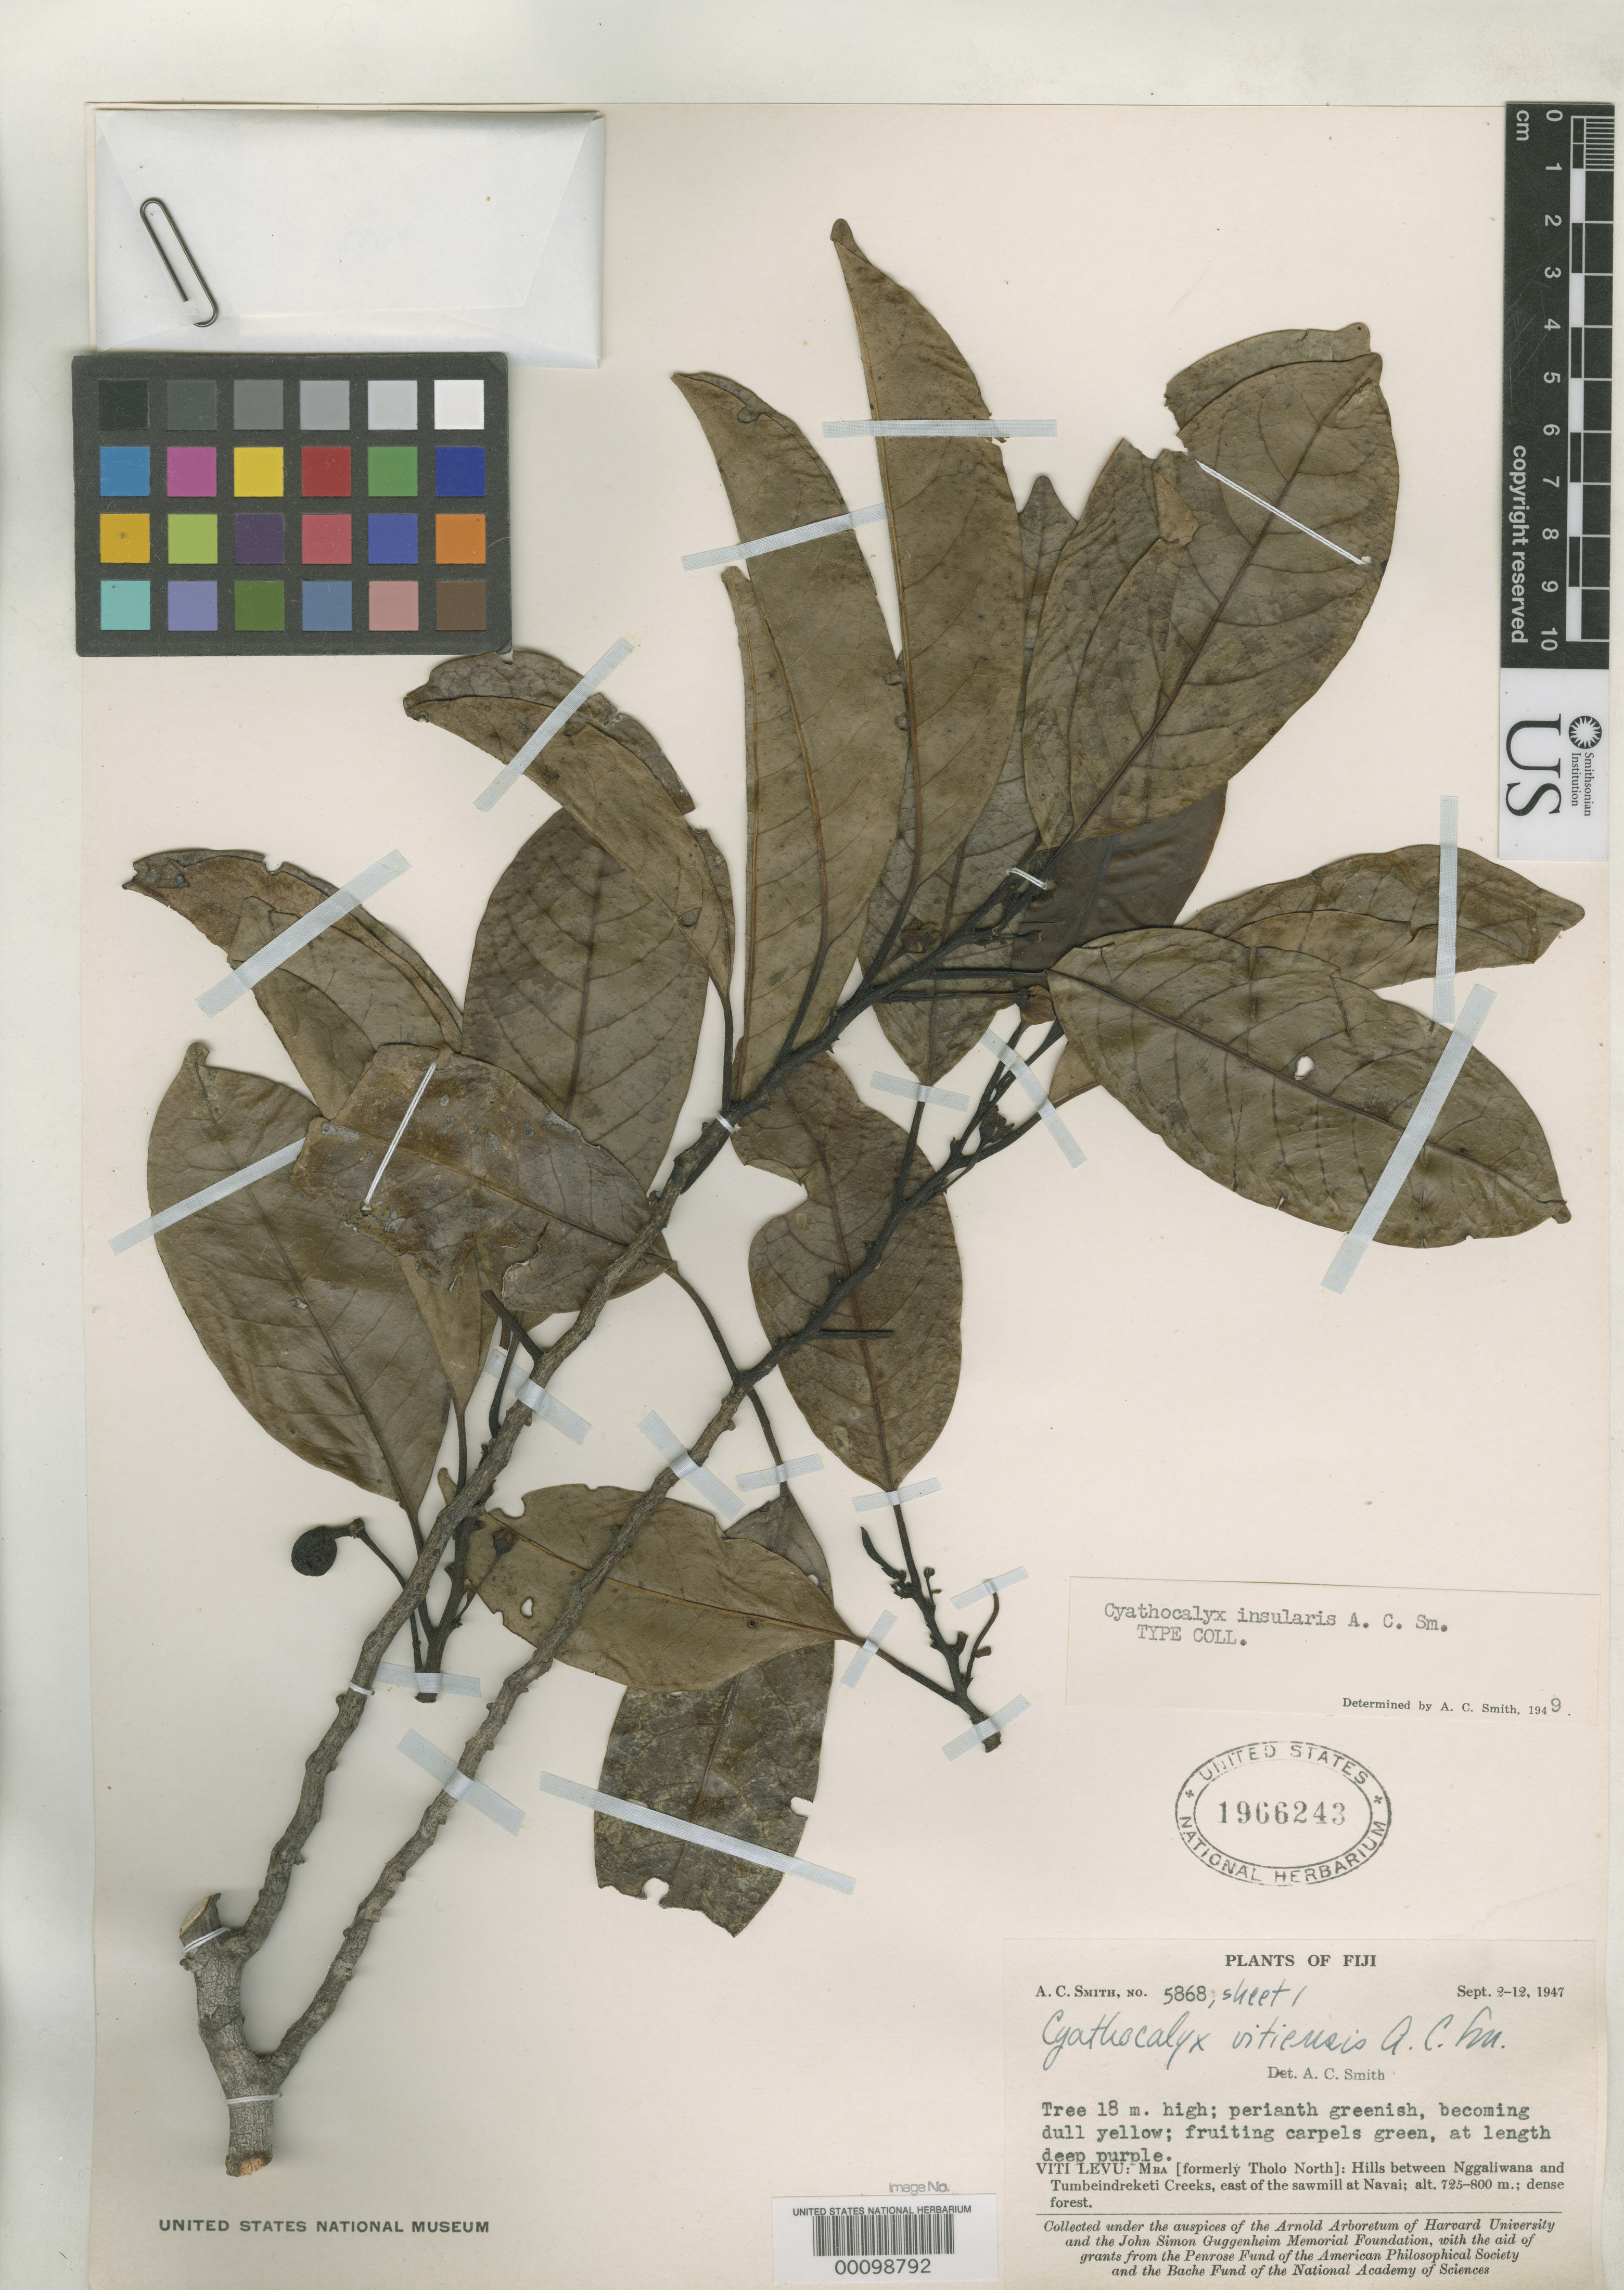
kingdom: Plantae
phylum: Tracheophyta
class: Magnoliopsida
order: Magnoliales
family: Annonaceae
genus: Cyathocalyx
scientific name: Cyathocalyx insularis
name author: A.C. Sm.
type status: Isotype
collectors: A. C. Smith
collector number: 5868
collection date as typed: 02 Sep 1947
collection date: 1947-09-02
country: Fiji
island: Viti Levu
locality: Mba, hills between Nggaliwana & Tumbeindreketi creeks, e of sawmill at navai. [Viti Levu Group]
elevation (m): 725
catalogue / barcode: US 1966243